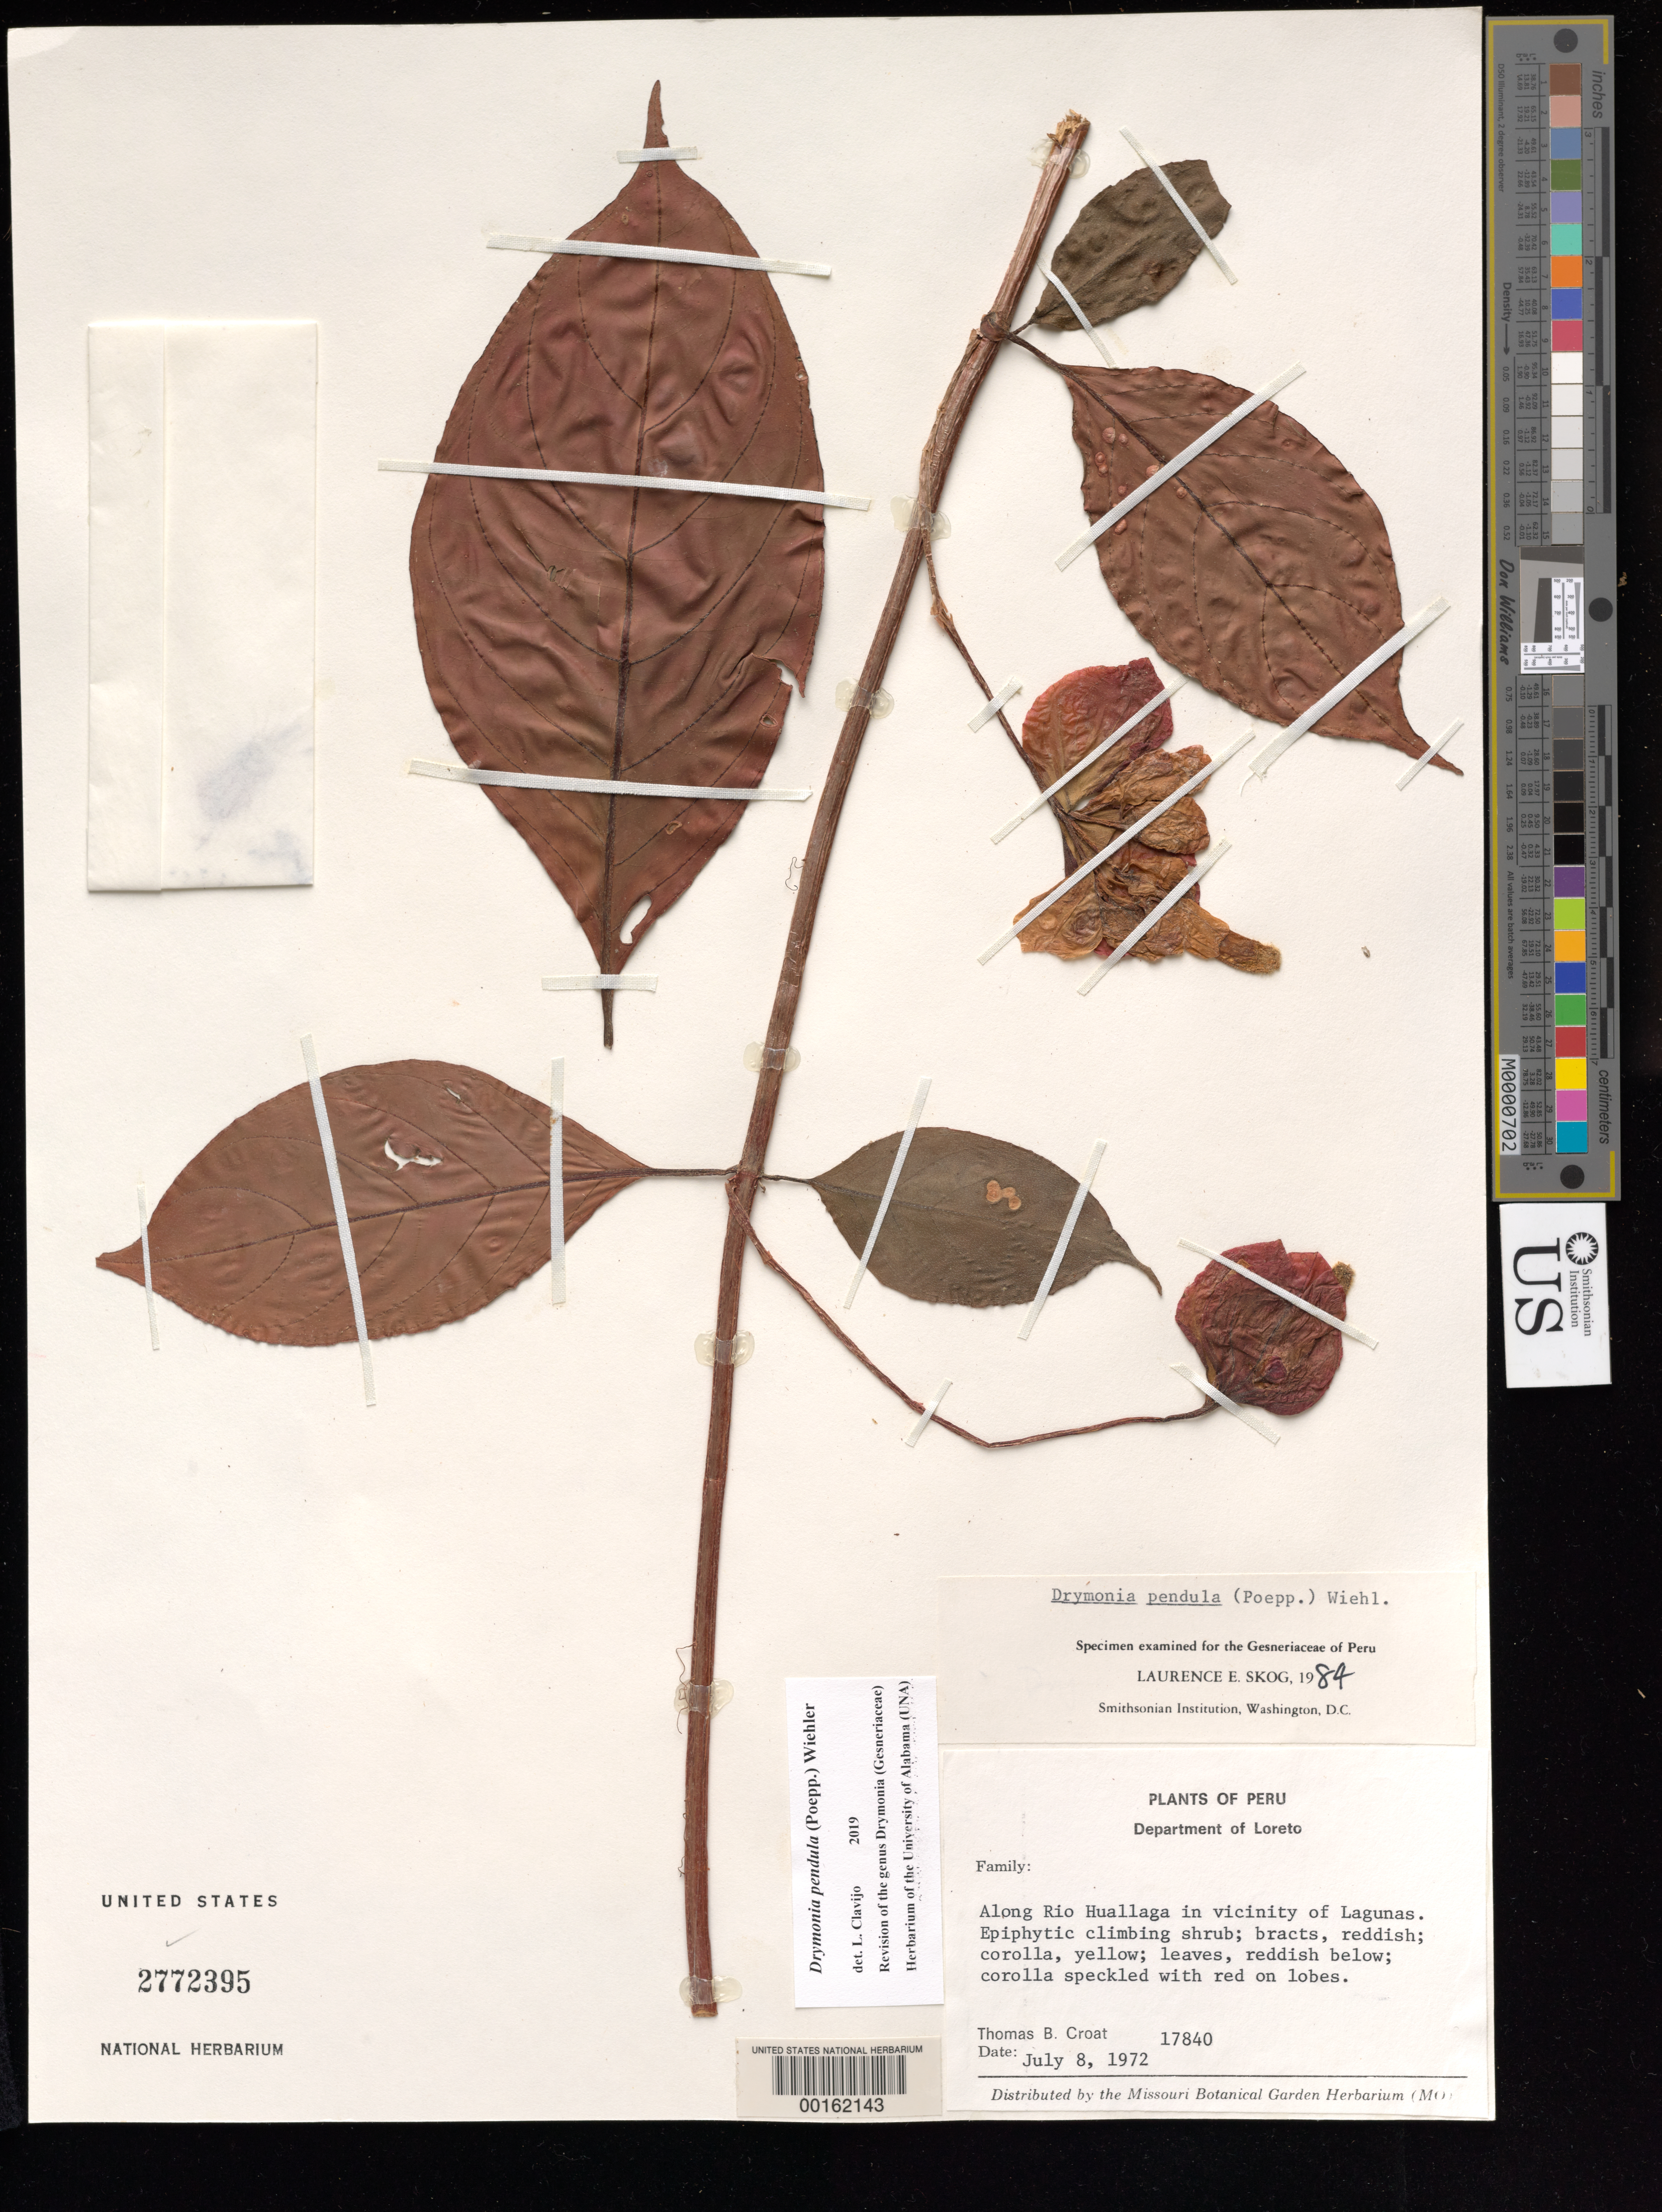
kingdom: Plantae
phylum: Tracheophyta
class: Magnoliopsida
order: Lamiales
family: Gesneriaceae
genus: Drymonia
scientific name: Drymonia pendula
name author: (Poepp.) Wiehler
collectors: T. B. Croat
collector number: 17840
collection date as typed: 08 Jul 1972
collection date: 1972-07-08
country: Peru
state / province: Loreto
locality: Along Rio Huallaga in vicinity of Lagunas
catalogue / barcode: US 2772395